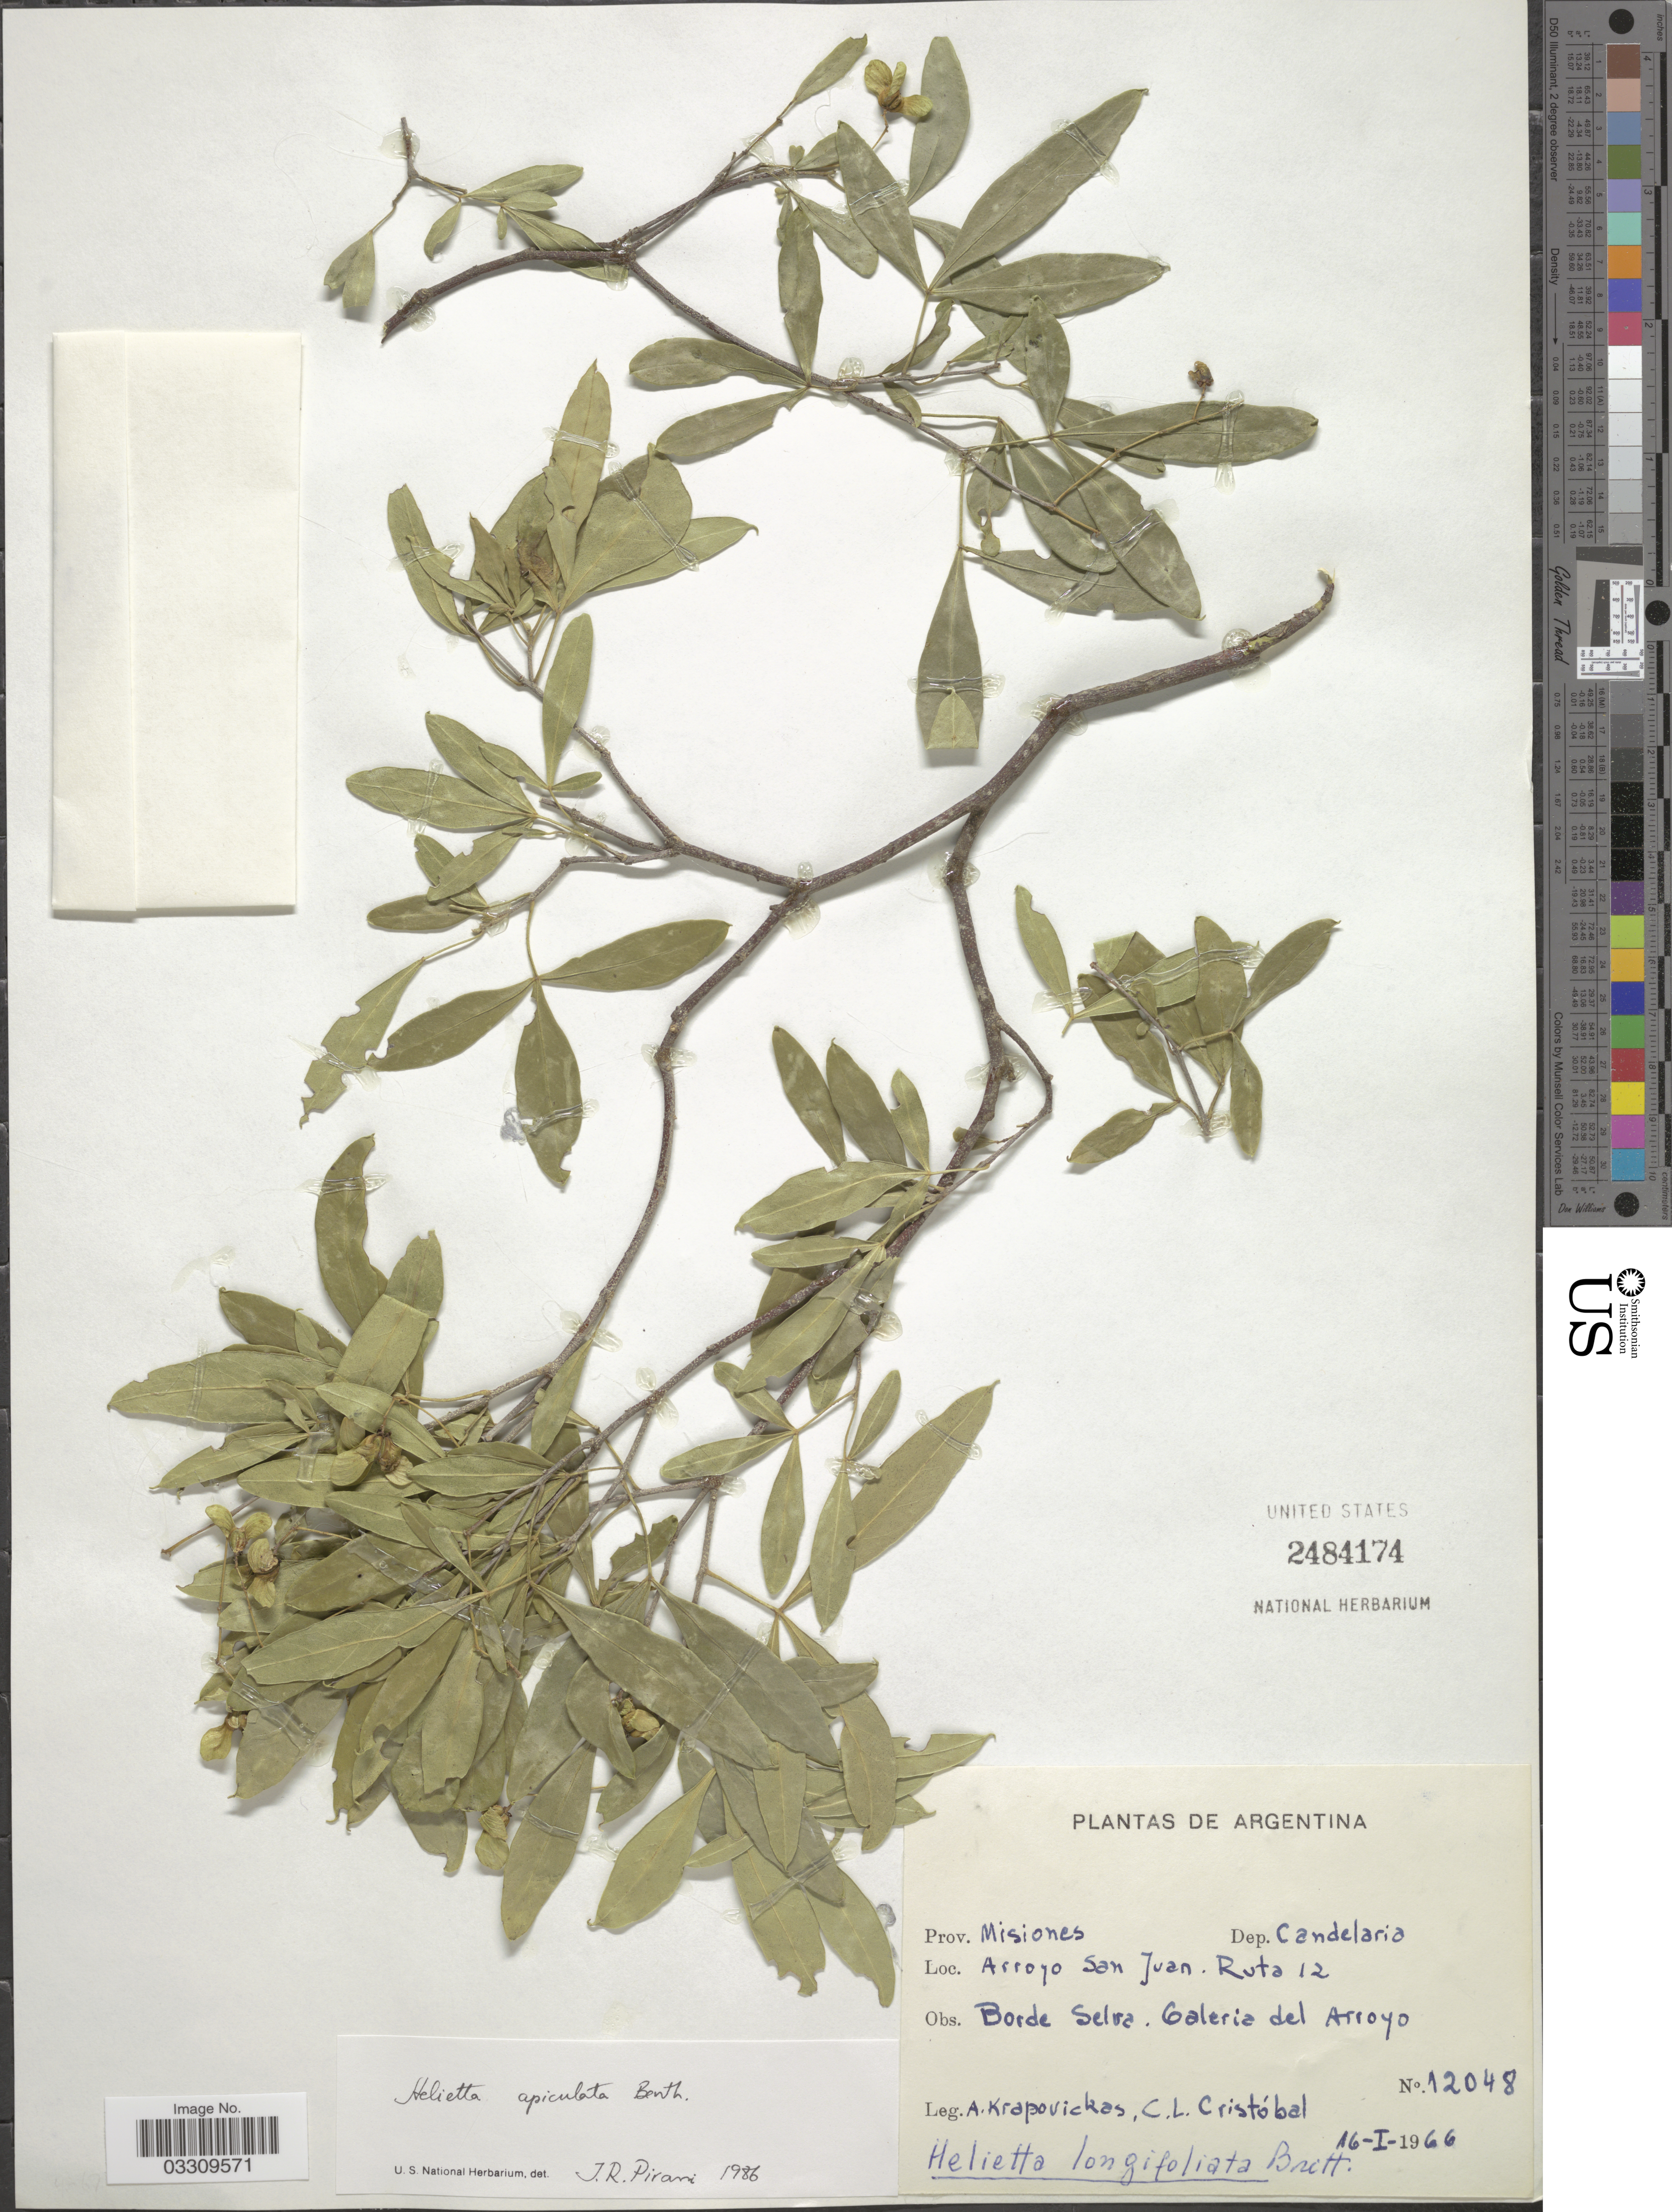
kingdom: Plantae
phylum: Tracheophyta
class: Liliopsida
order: Zingiberales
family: Zingiberaceae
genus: Amomum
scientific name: Amomum dealbatum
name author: Roxb.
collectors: A. Krapovickas & C. L. Cristóbal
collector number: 12048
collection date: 1966-01-16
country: Argentina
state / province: Misiones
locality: Dep. Candelaria, Arroyo San Juan, Ruta 12, Borde Selva, Galeria del Arroyo.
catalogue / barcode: US 2484174